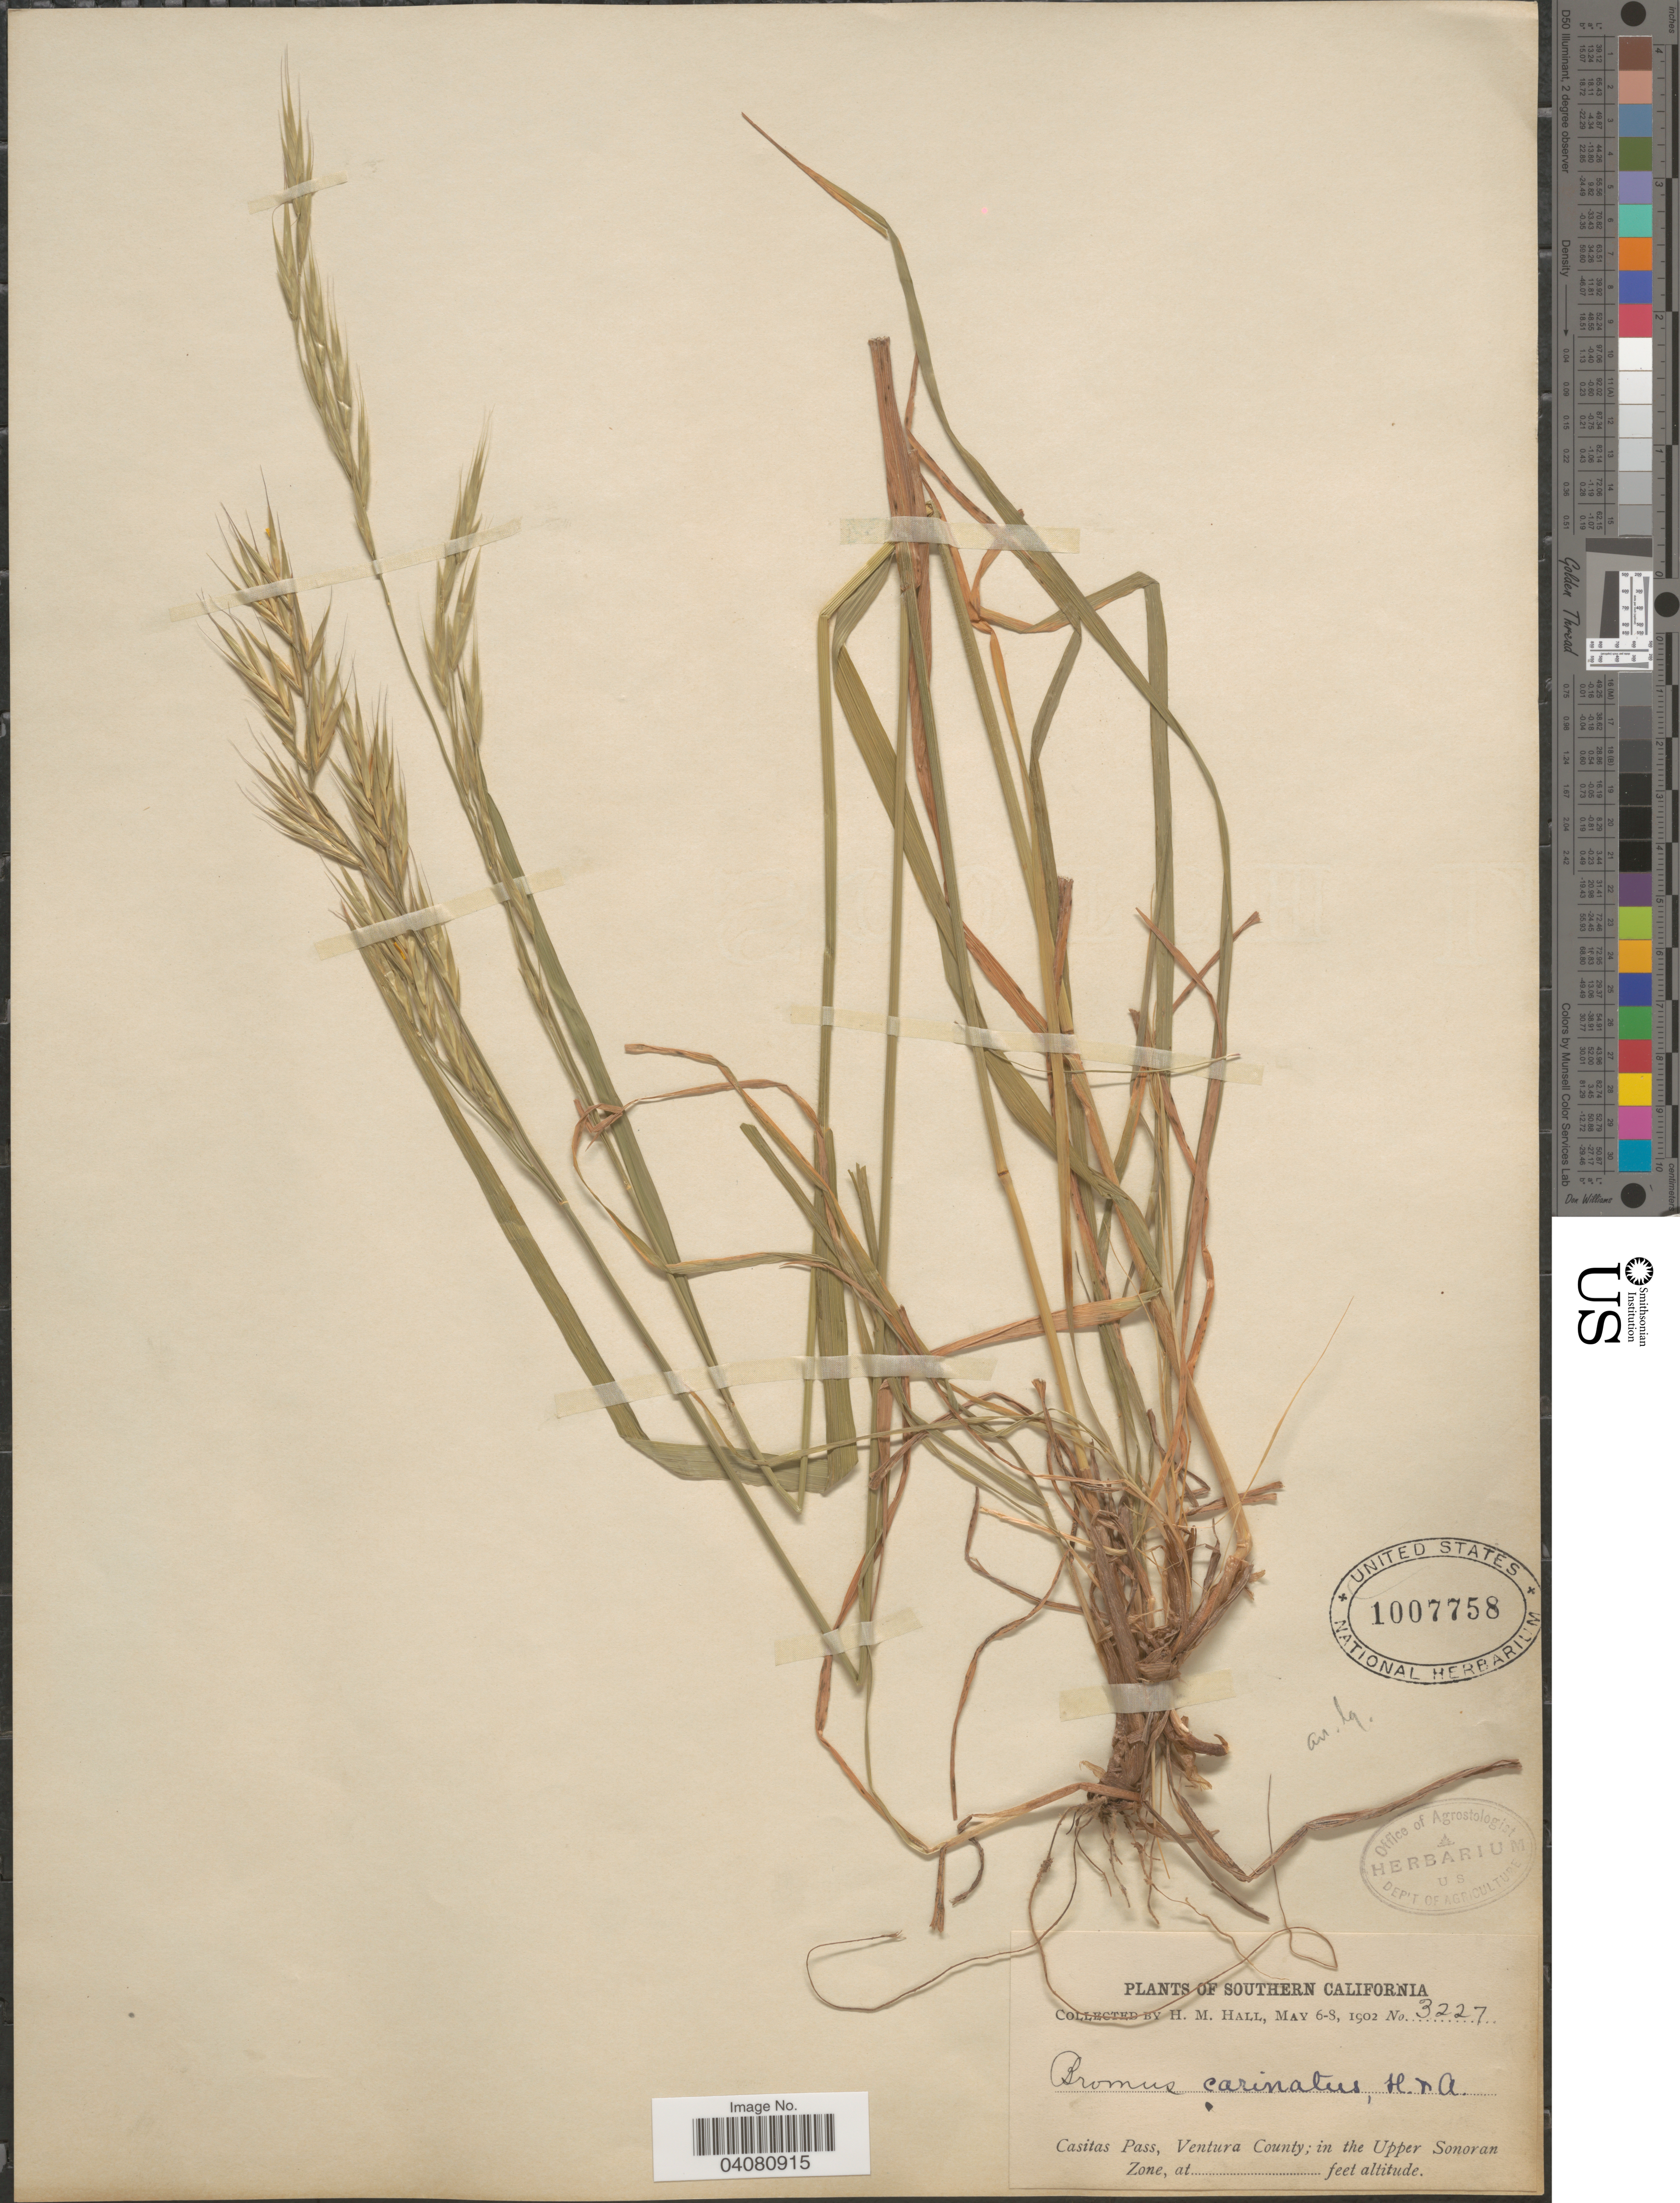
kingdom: Plantae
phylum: Tracheophyta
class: Liliopsida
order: Poales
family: Poaceae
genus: Bromus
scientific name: Bromus carinatus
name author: Hook. & Arn.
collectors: H. M. Hall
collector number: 3227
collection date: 1902-05-06/1902-05-08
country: United States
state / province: California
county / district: Ventura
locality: Southern California. Casitas Pass, Ventura County; in the Upper Sonoran Zone.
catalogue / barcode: US 1007758